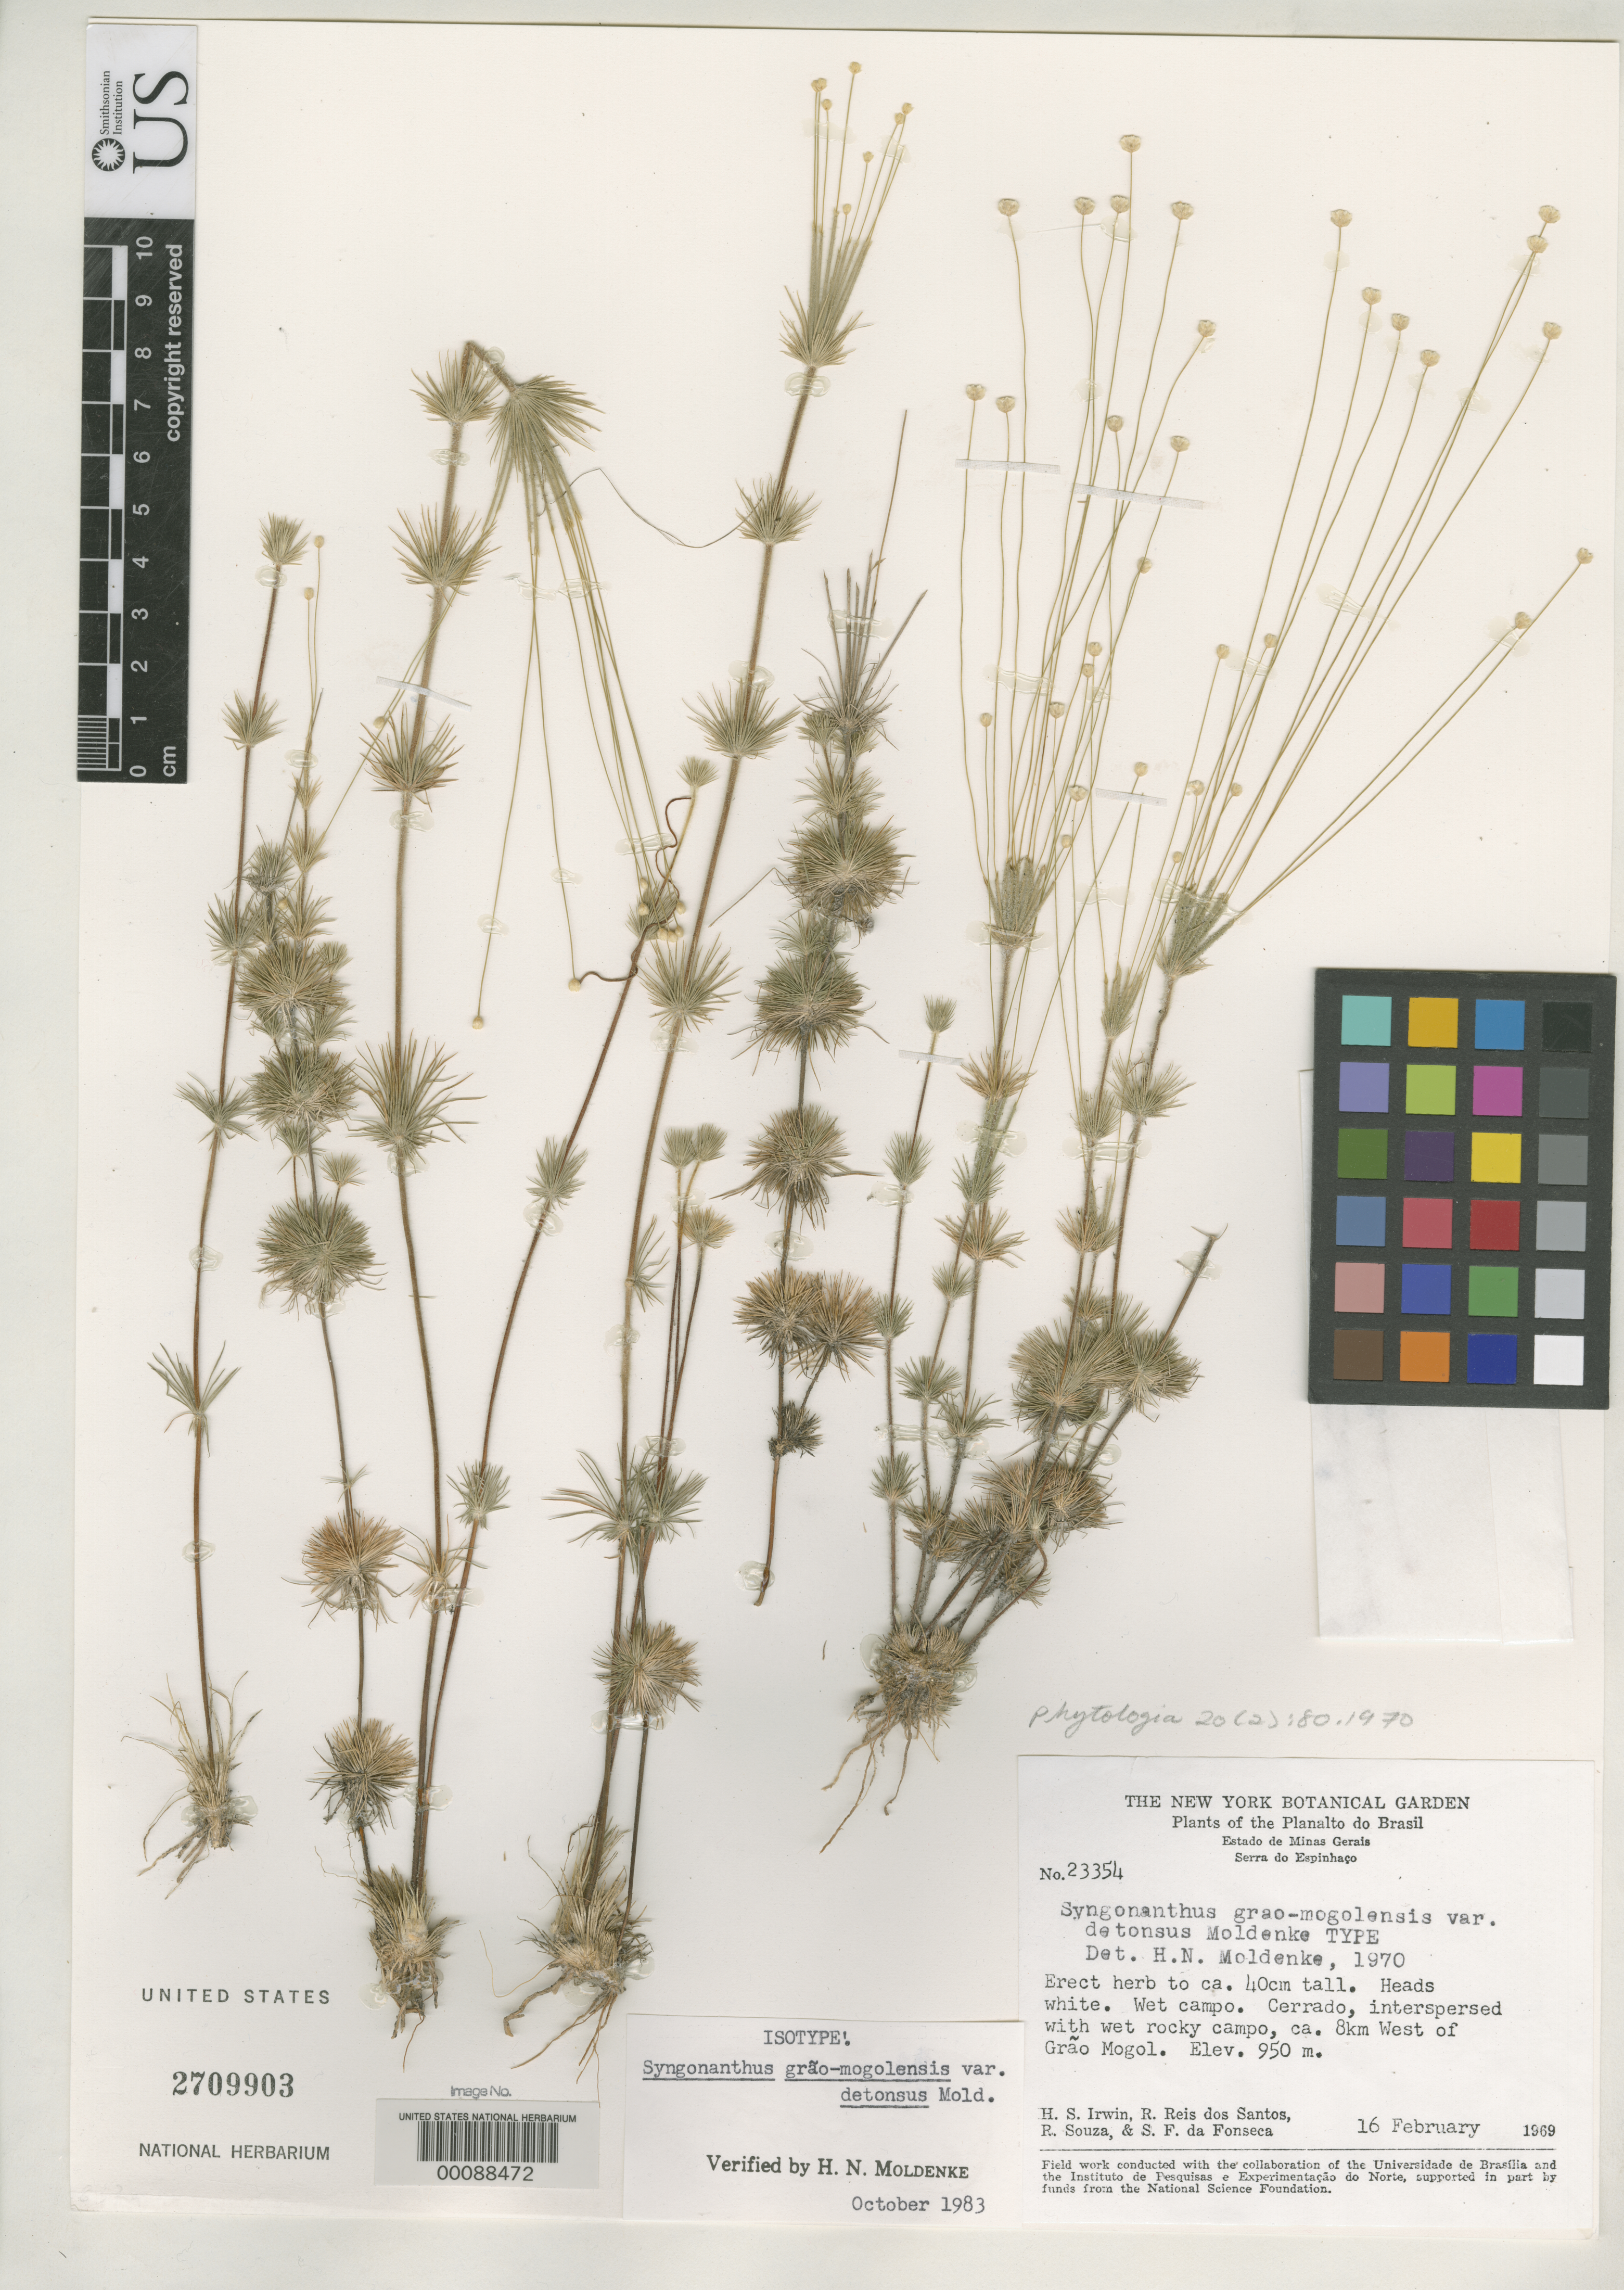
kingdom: Plantae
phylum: Tracheophyta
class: Liliopsida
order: Poales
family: Eriocaulaceae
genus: Syngonanthus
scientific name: Syngonanthus grao-mogolensis var. detonsus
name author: Moldenke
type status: Isotype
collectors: H. Irwin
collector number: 23354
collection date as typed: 16 Feb 1969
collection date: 1969-02-16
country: Brazil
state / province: Minas Gerais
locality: Serro doespinhaco, west of Grao Mogol.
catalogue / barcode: US 2709903